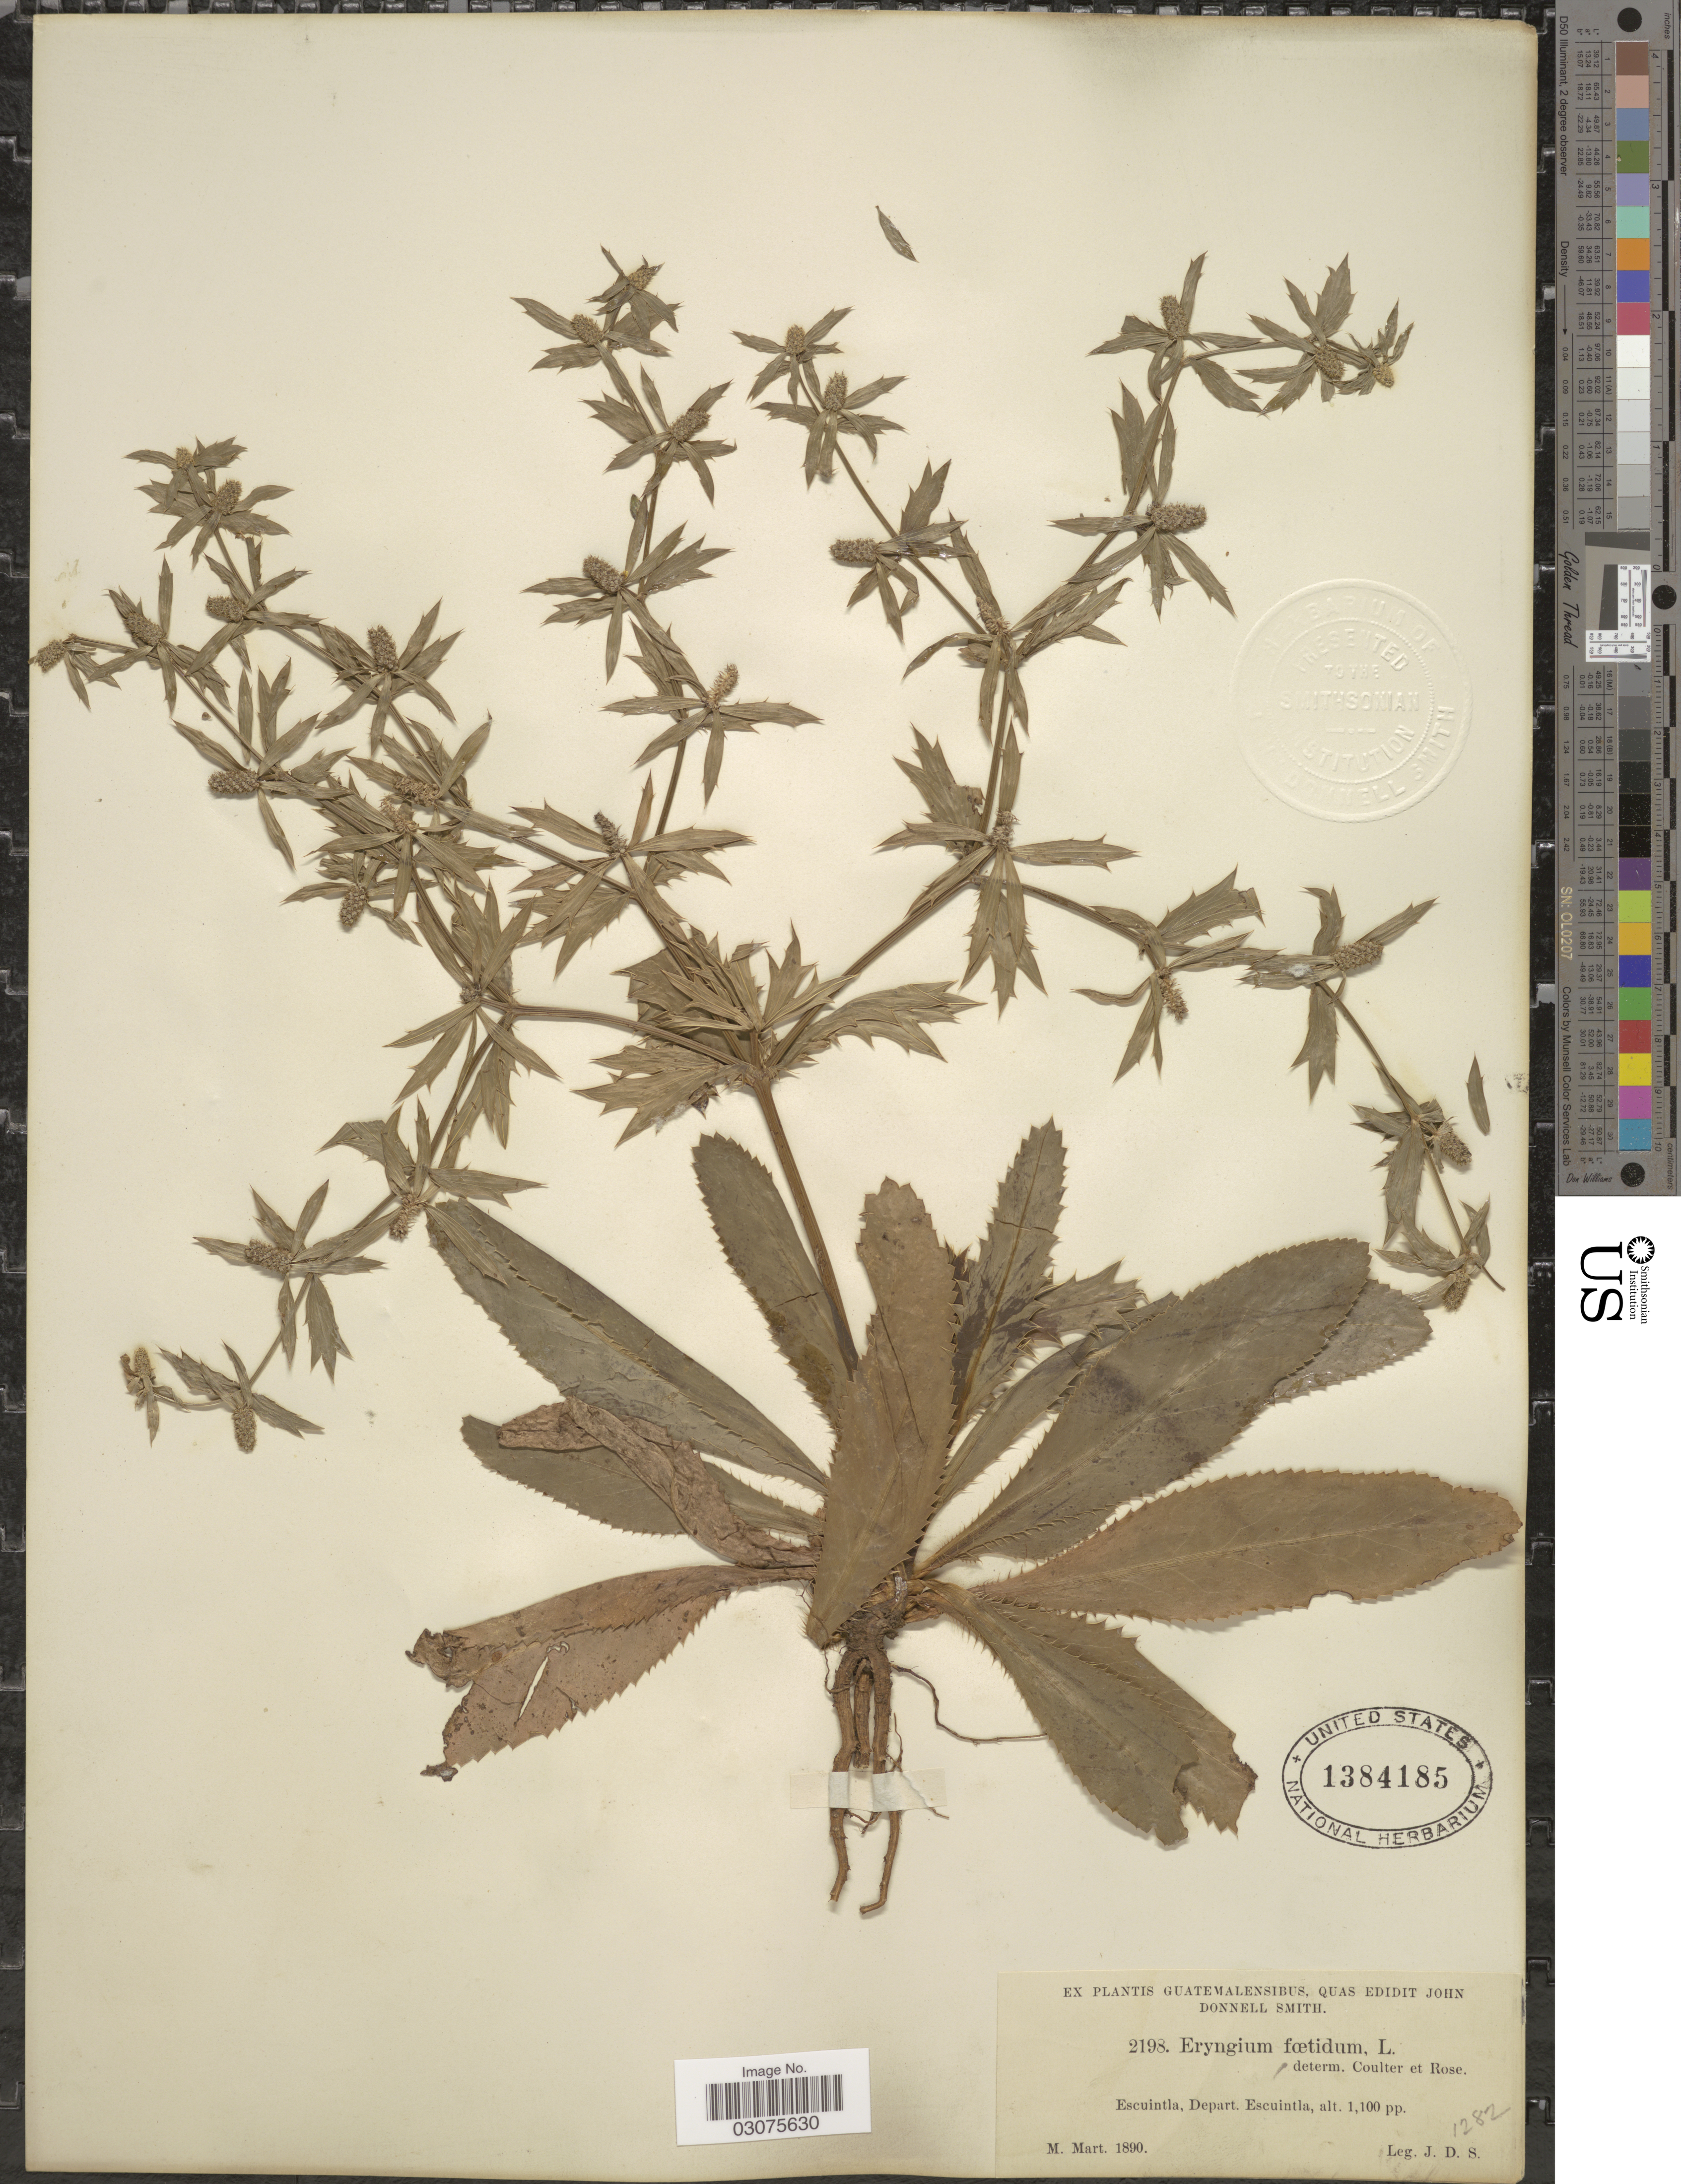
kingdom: Plantae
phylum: Tracheophyta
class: Magnoliopsida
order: Apiales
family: Apiaceae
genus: Eryngium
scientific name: Eryngium foetidum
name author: L.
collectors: J. Donnell Smith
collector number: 2198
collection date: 1890-03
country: Guatemala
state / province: Escuintla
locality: Escuintla, Depart. Escuintla.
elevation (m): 335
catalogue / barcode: US 1384185